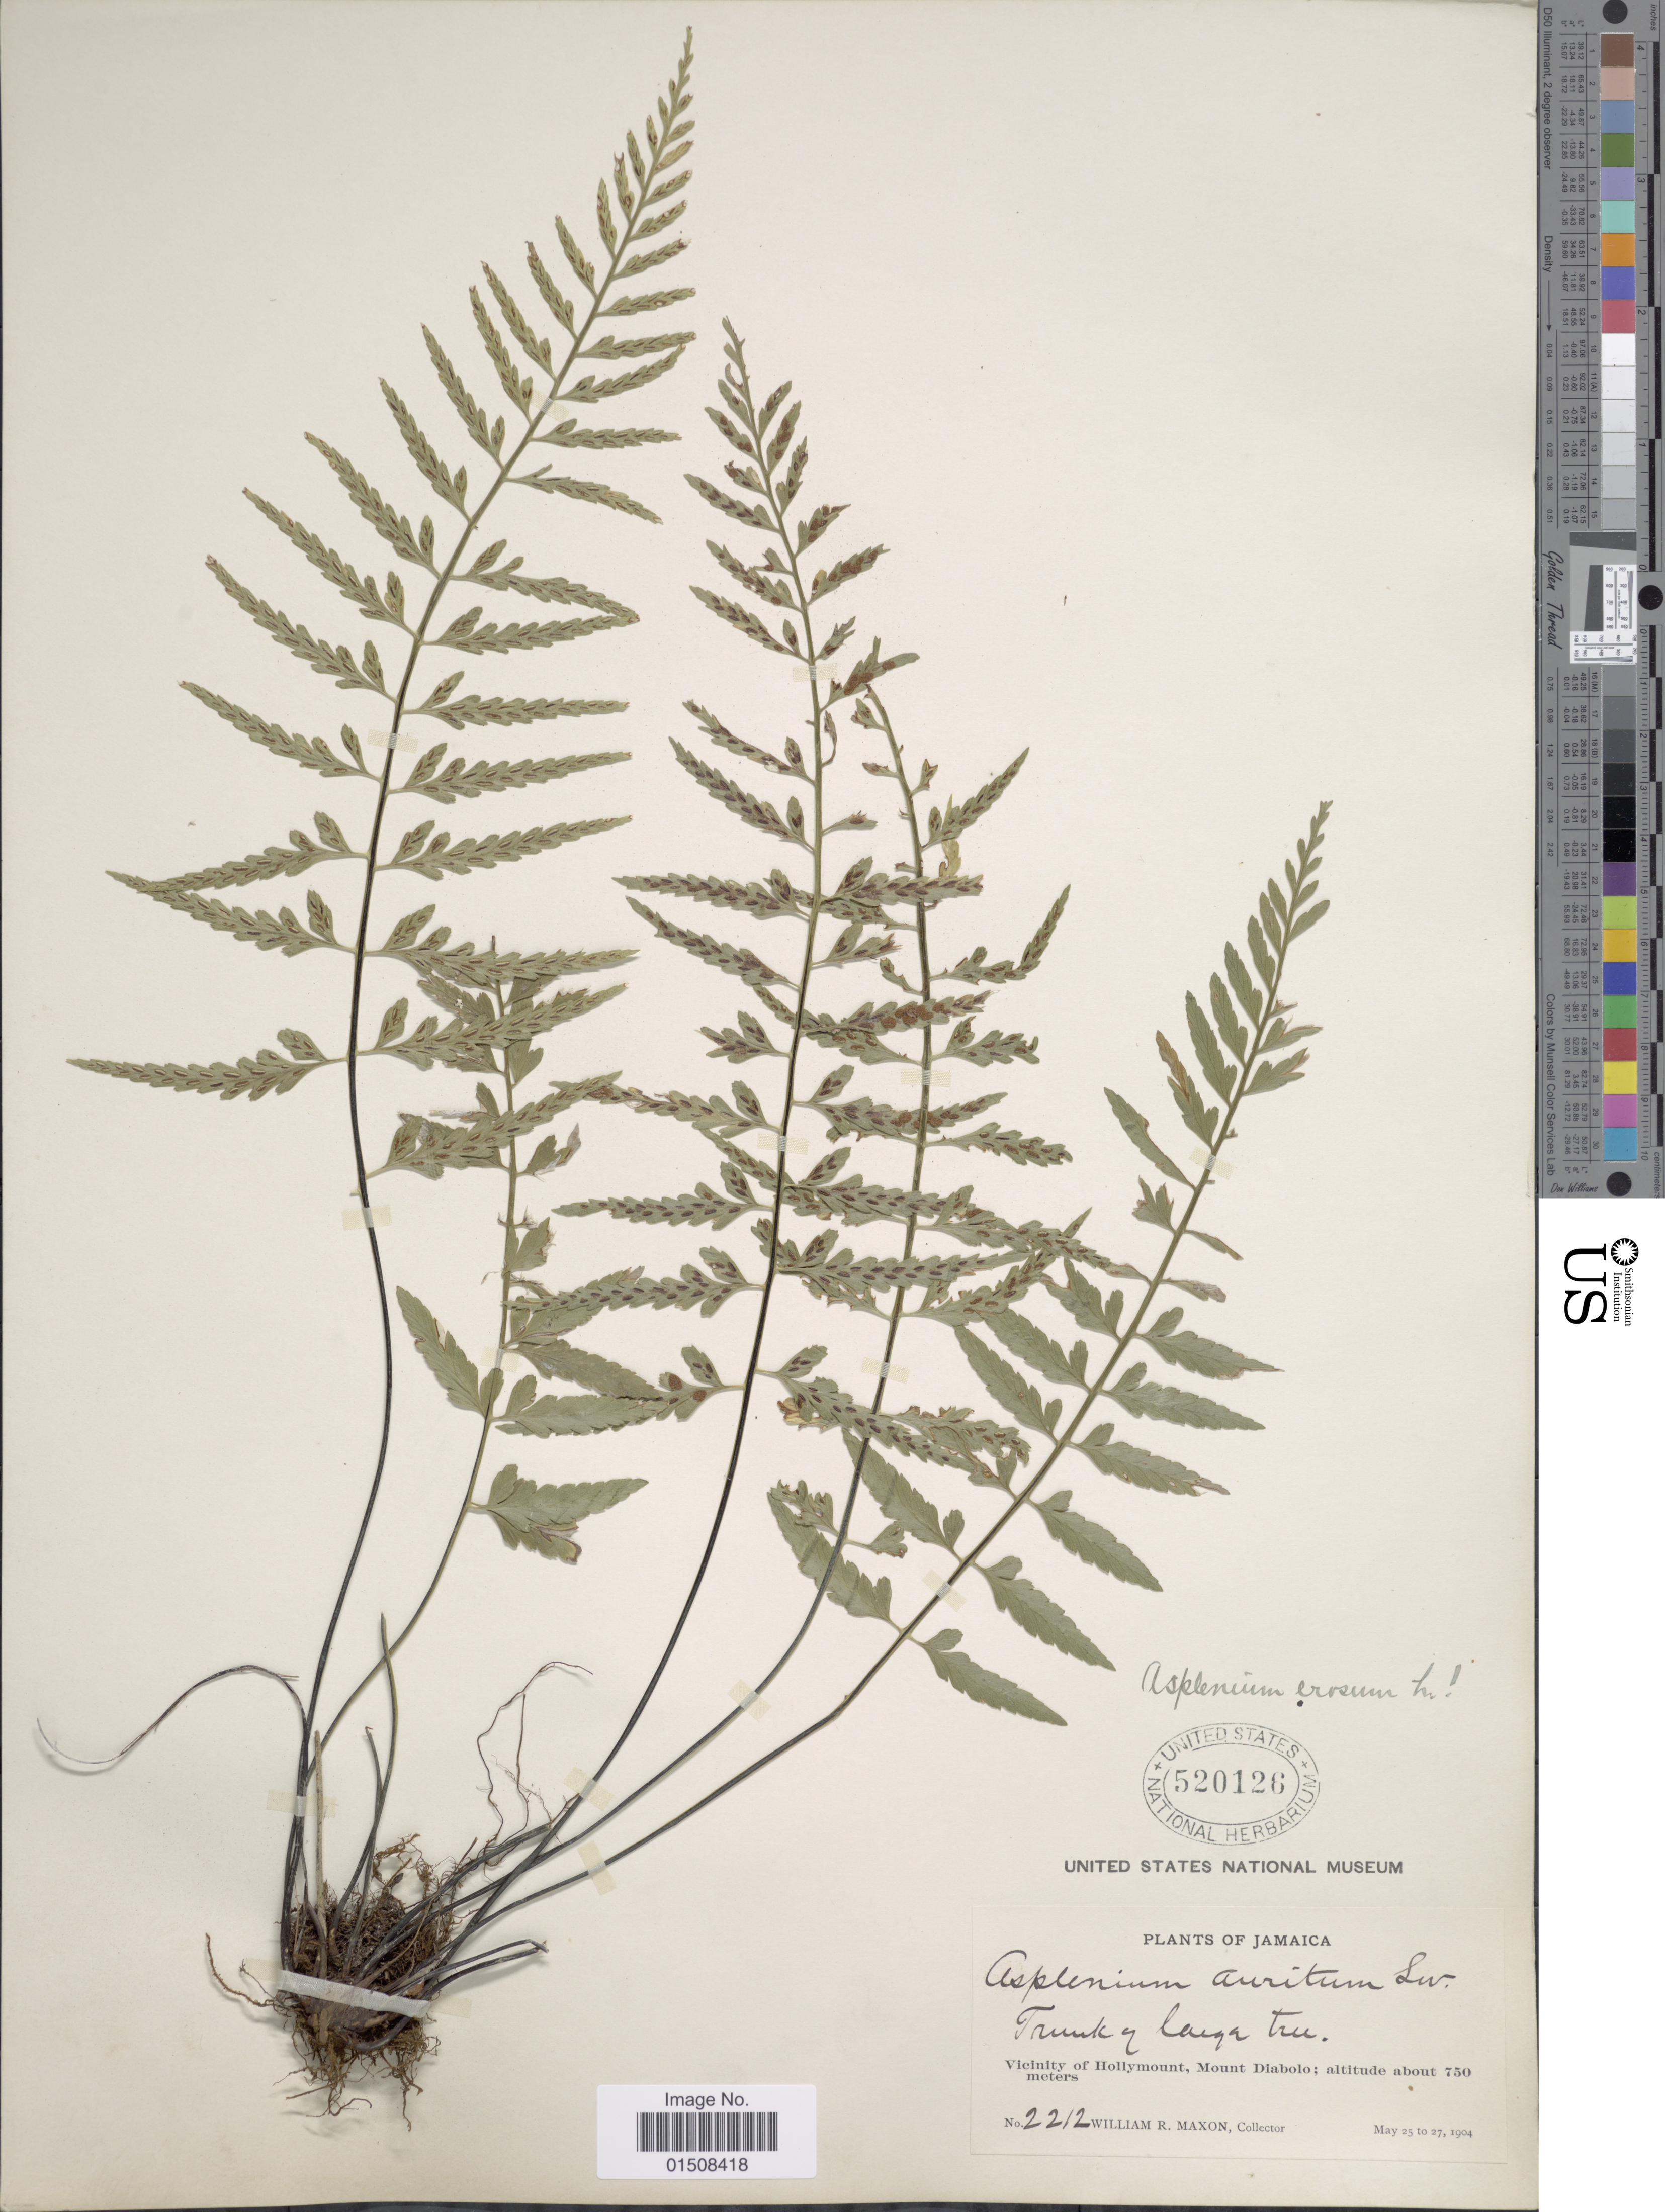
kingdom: Plantae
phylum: Tracheophyta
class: Polypodiopsida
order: Polypodiales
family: Aspleniaceae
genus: Asplenium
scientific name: Asplenium auritum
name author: Sw.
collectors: W. R. Maxon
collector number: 2212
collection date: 1904-05-25/1904-05-27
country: Jamaica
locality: Vicinity of Hollymount, Mount Diabolo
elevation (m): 750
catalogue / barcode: US 520126